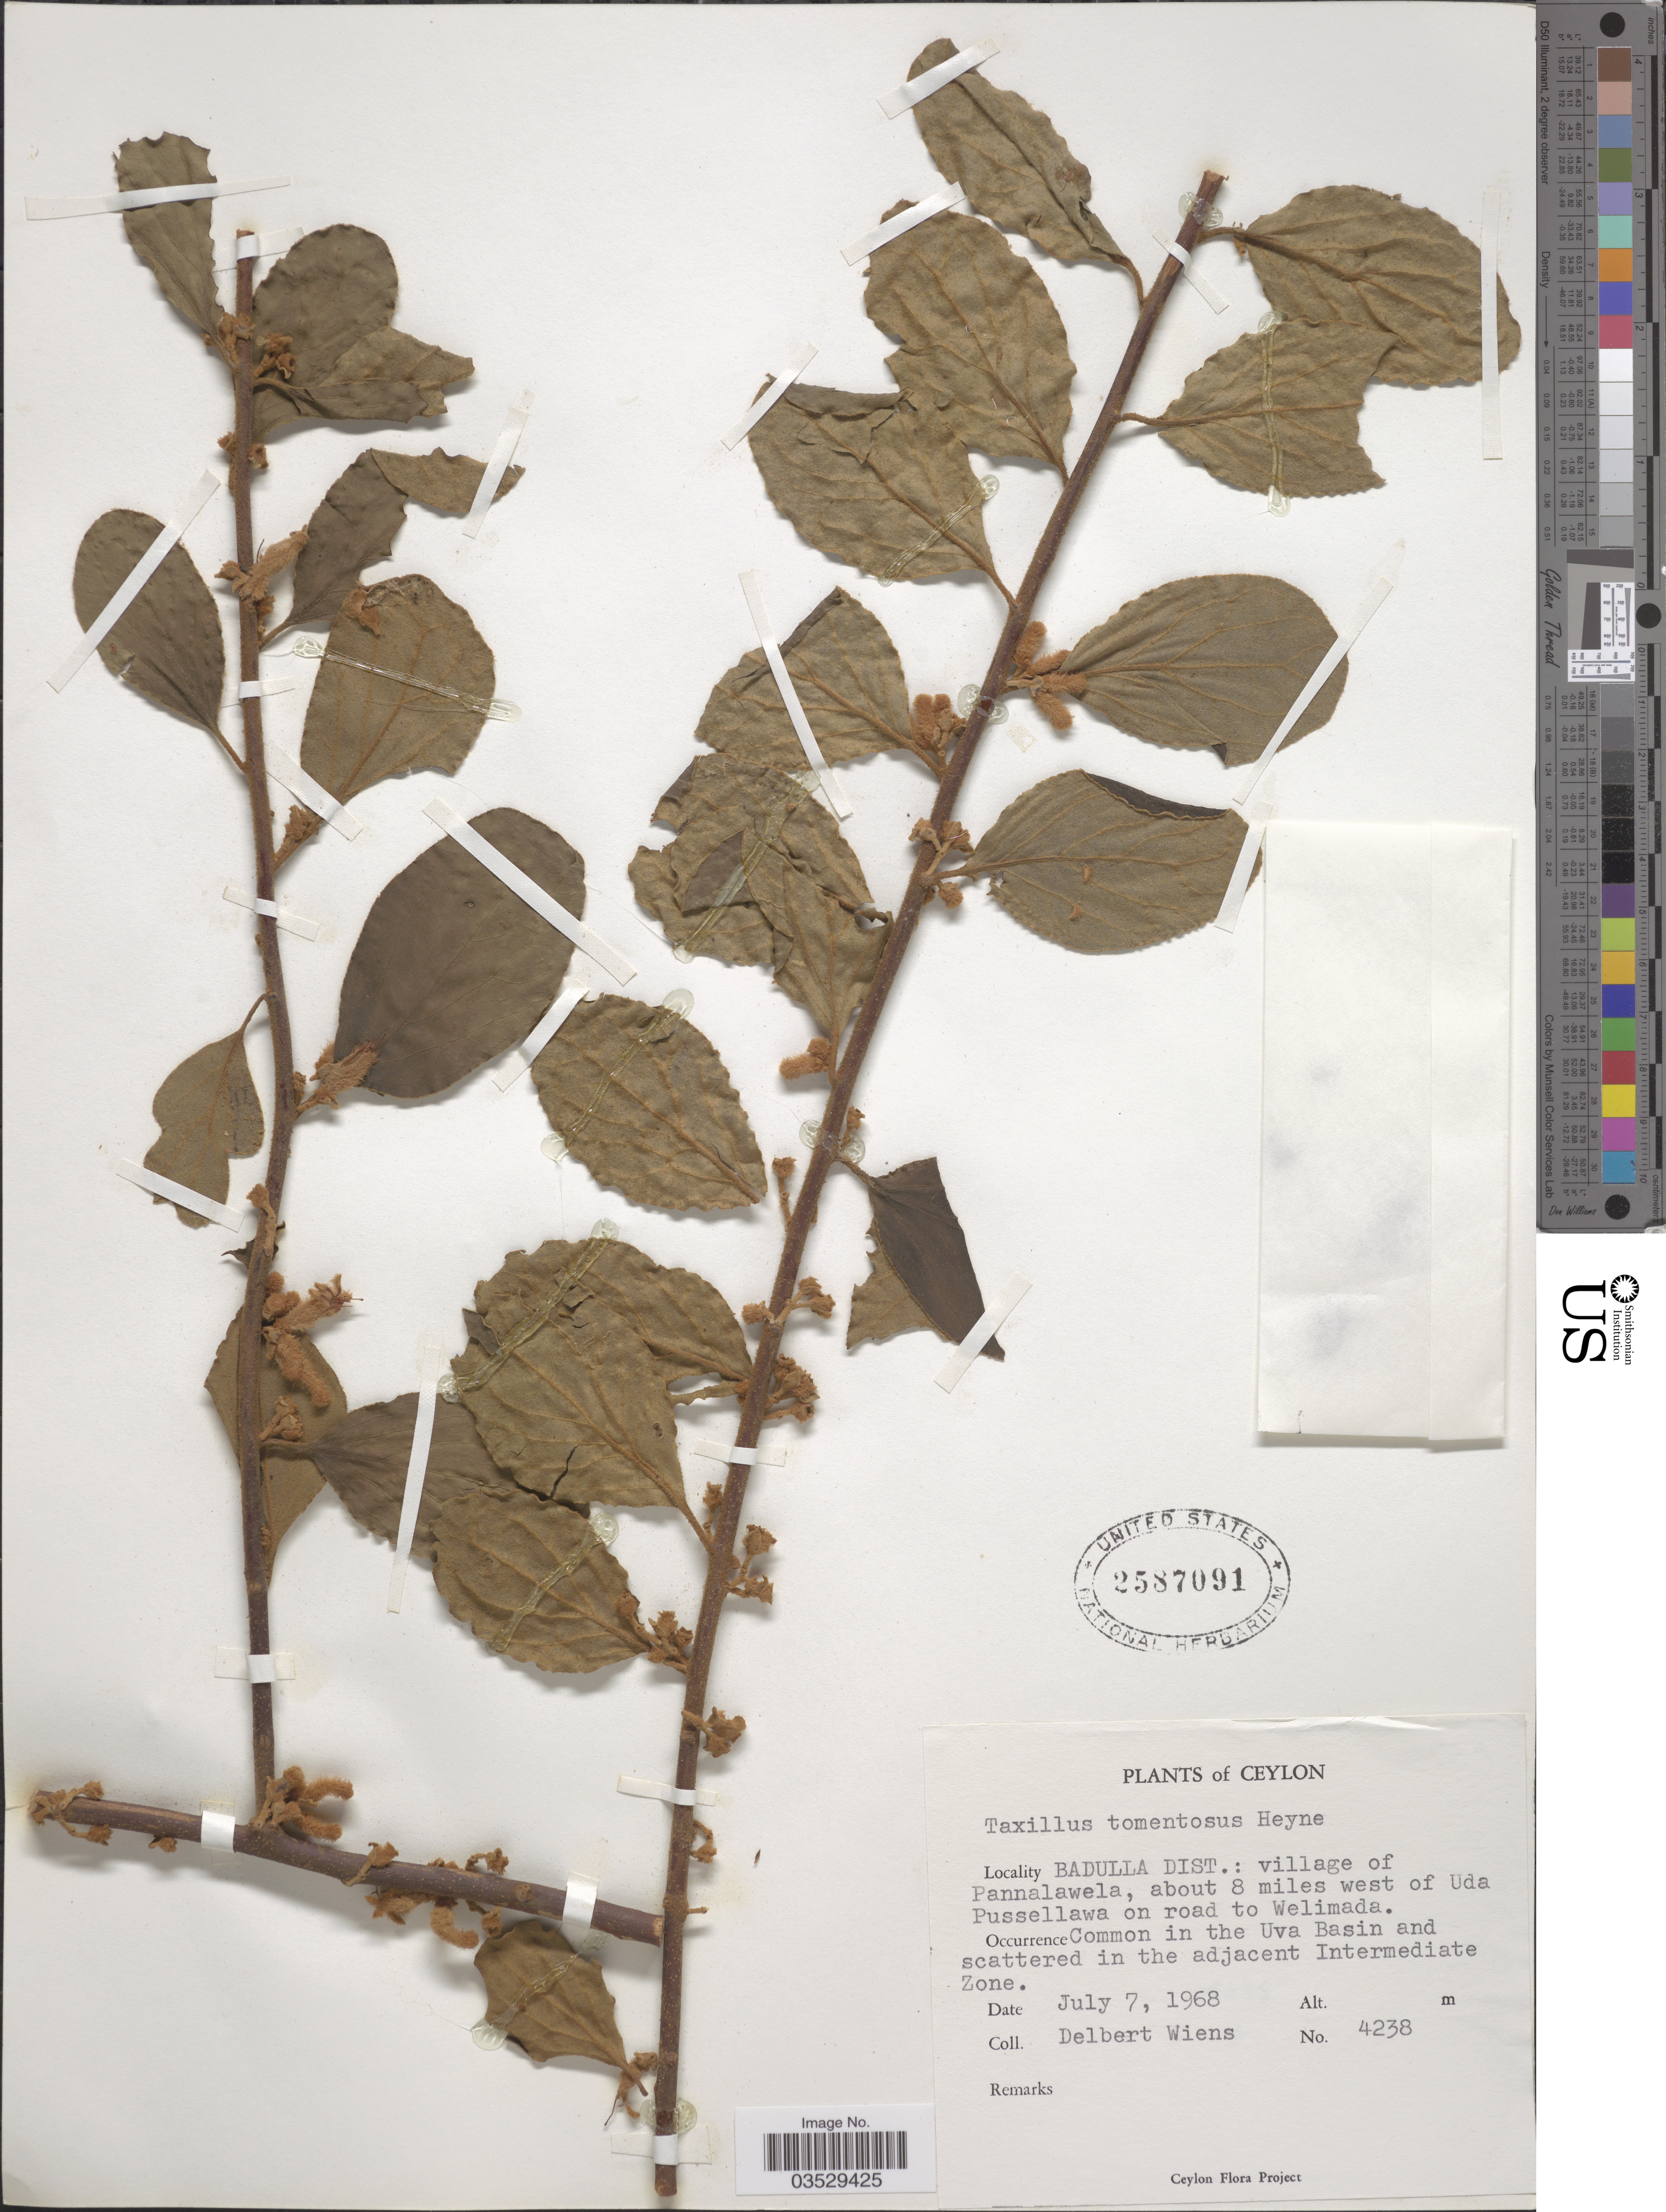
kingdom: Plantae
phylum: Tracheophyta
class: Magnoliopsida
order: Santalales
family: Loranthaceae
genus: Taxillus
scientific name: Taxillus tomentosus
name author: Tiegh.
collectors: D. Wiens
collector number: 4238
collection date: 1968-07-07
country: Sri Lanka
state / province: Uva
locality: Ceylon. Badulla Dist.: village of Pannalawela, about 8 miles west of Uda Pussellawa on road to Welimada. Common in the Uva Basin and scattered in the adjacent Intermediate Zone.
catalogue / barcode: US 2587091